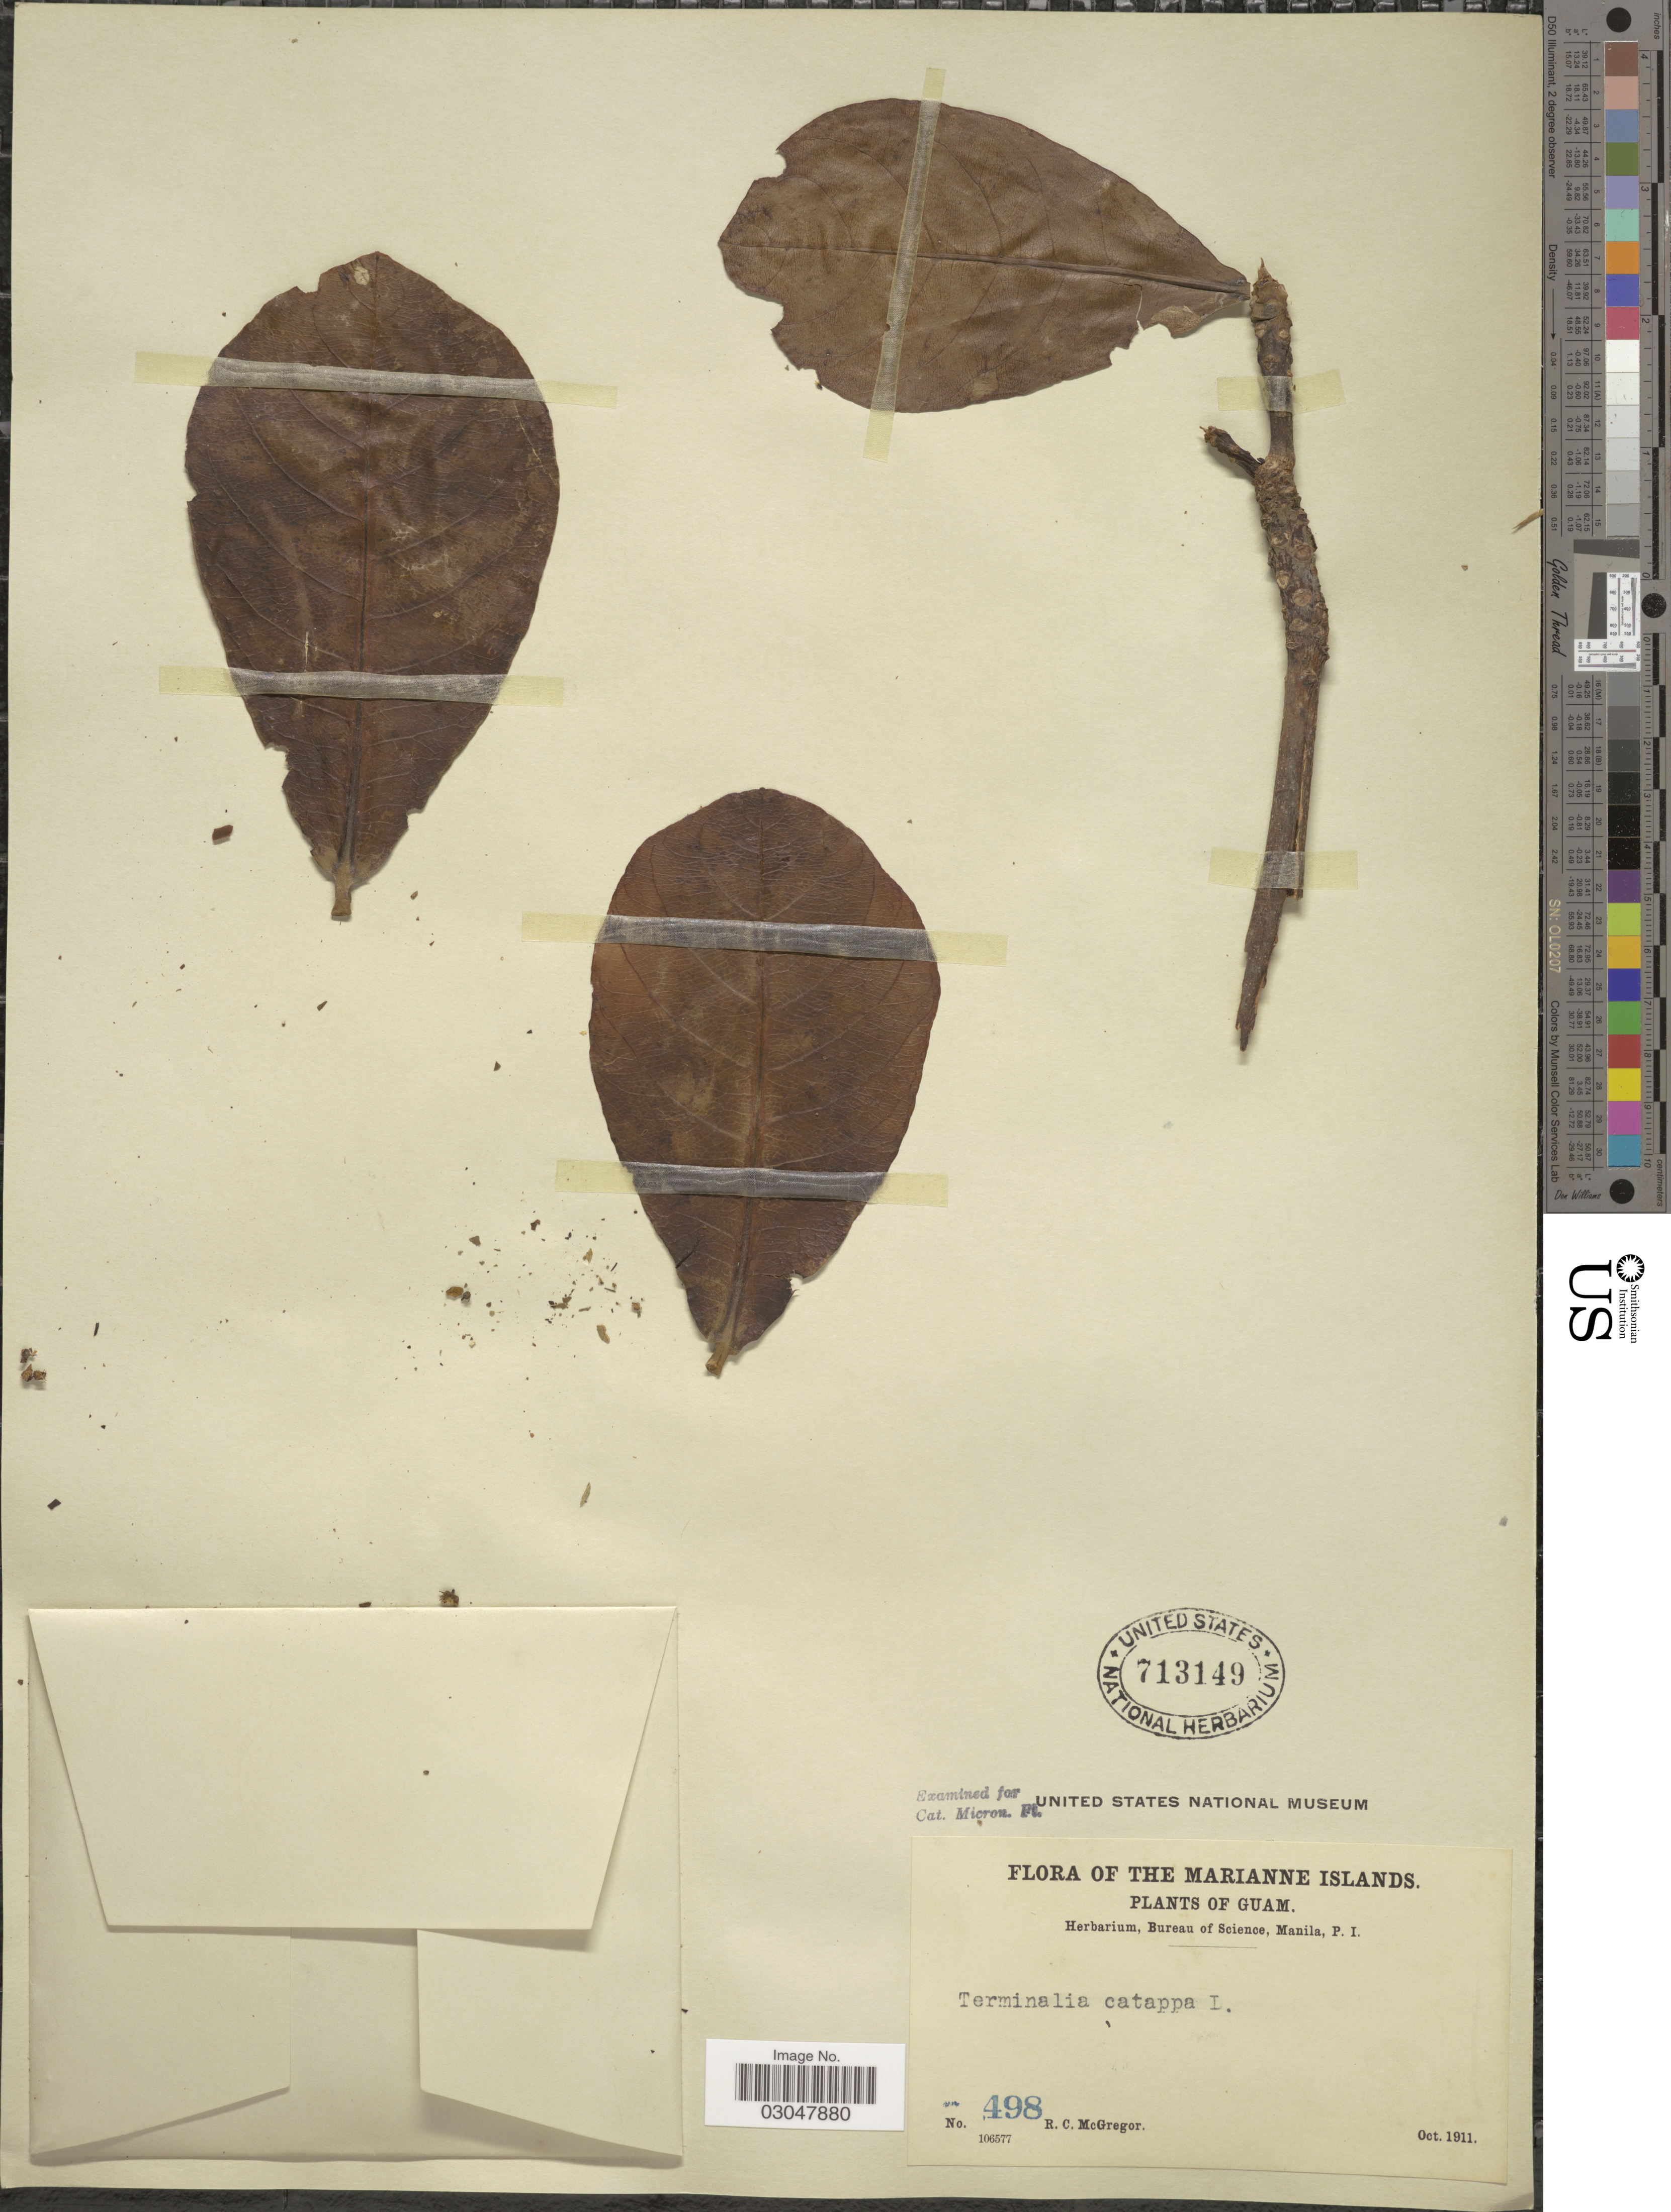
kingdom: Plantae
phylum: Tracheophyta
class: Magnoliopsida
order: Myrtales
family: Combretaceae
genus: Terminalia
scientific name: Terminalia catappa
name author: L.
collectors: R. C. McGregor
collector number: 498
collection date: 1911-10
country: Guam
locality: The Marianne Islands.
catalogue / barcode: US 713149